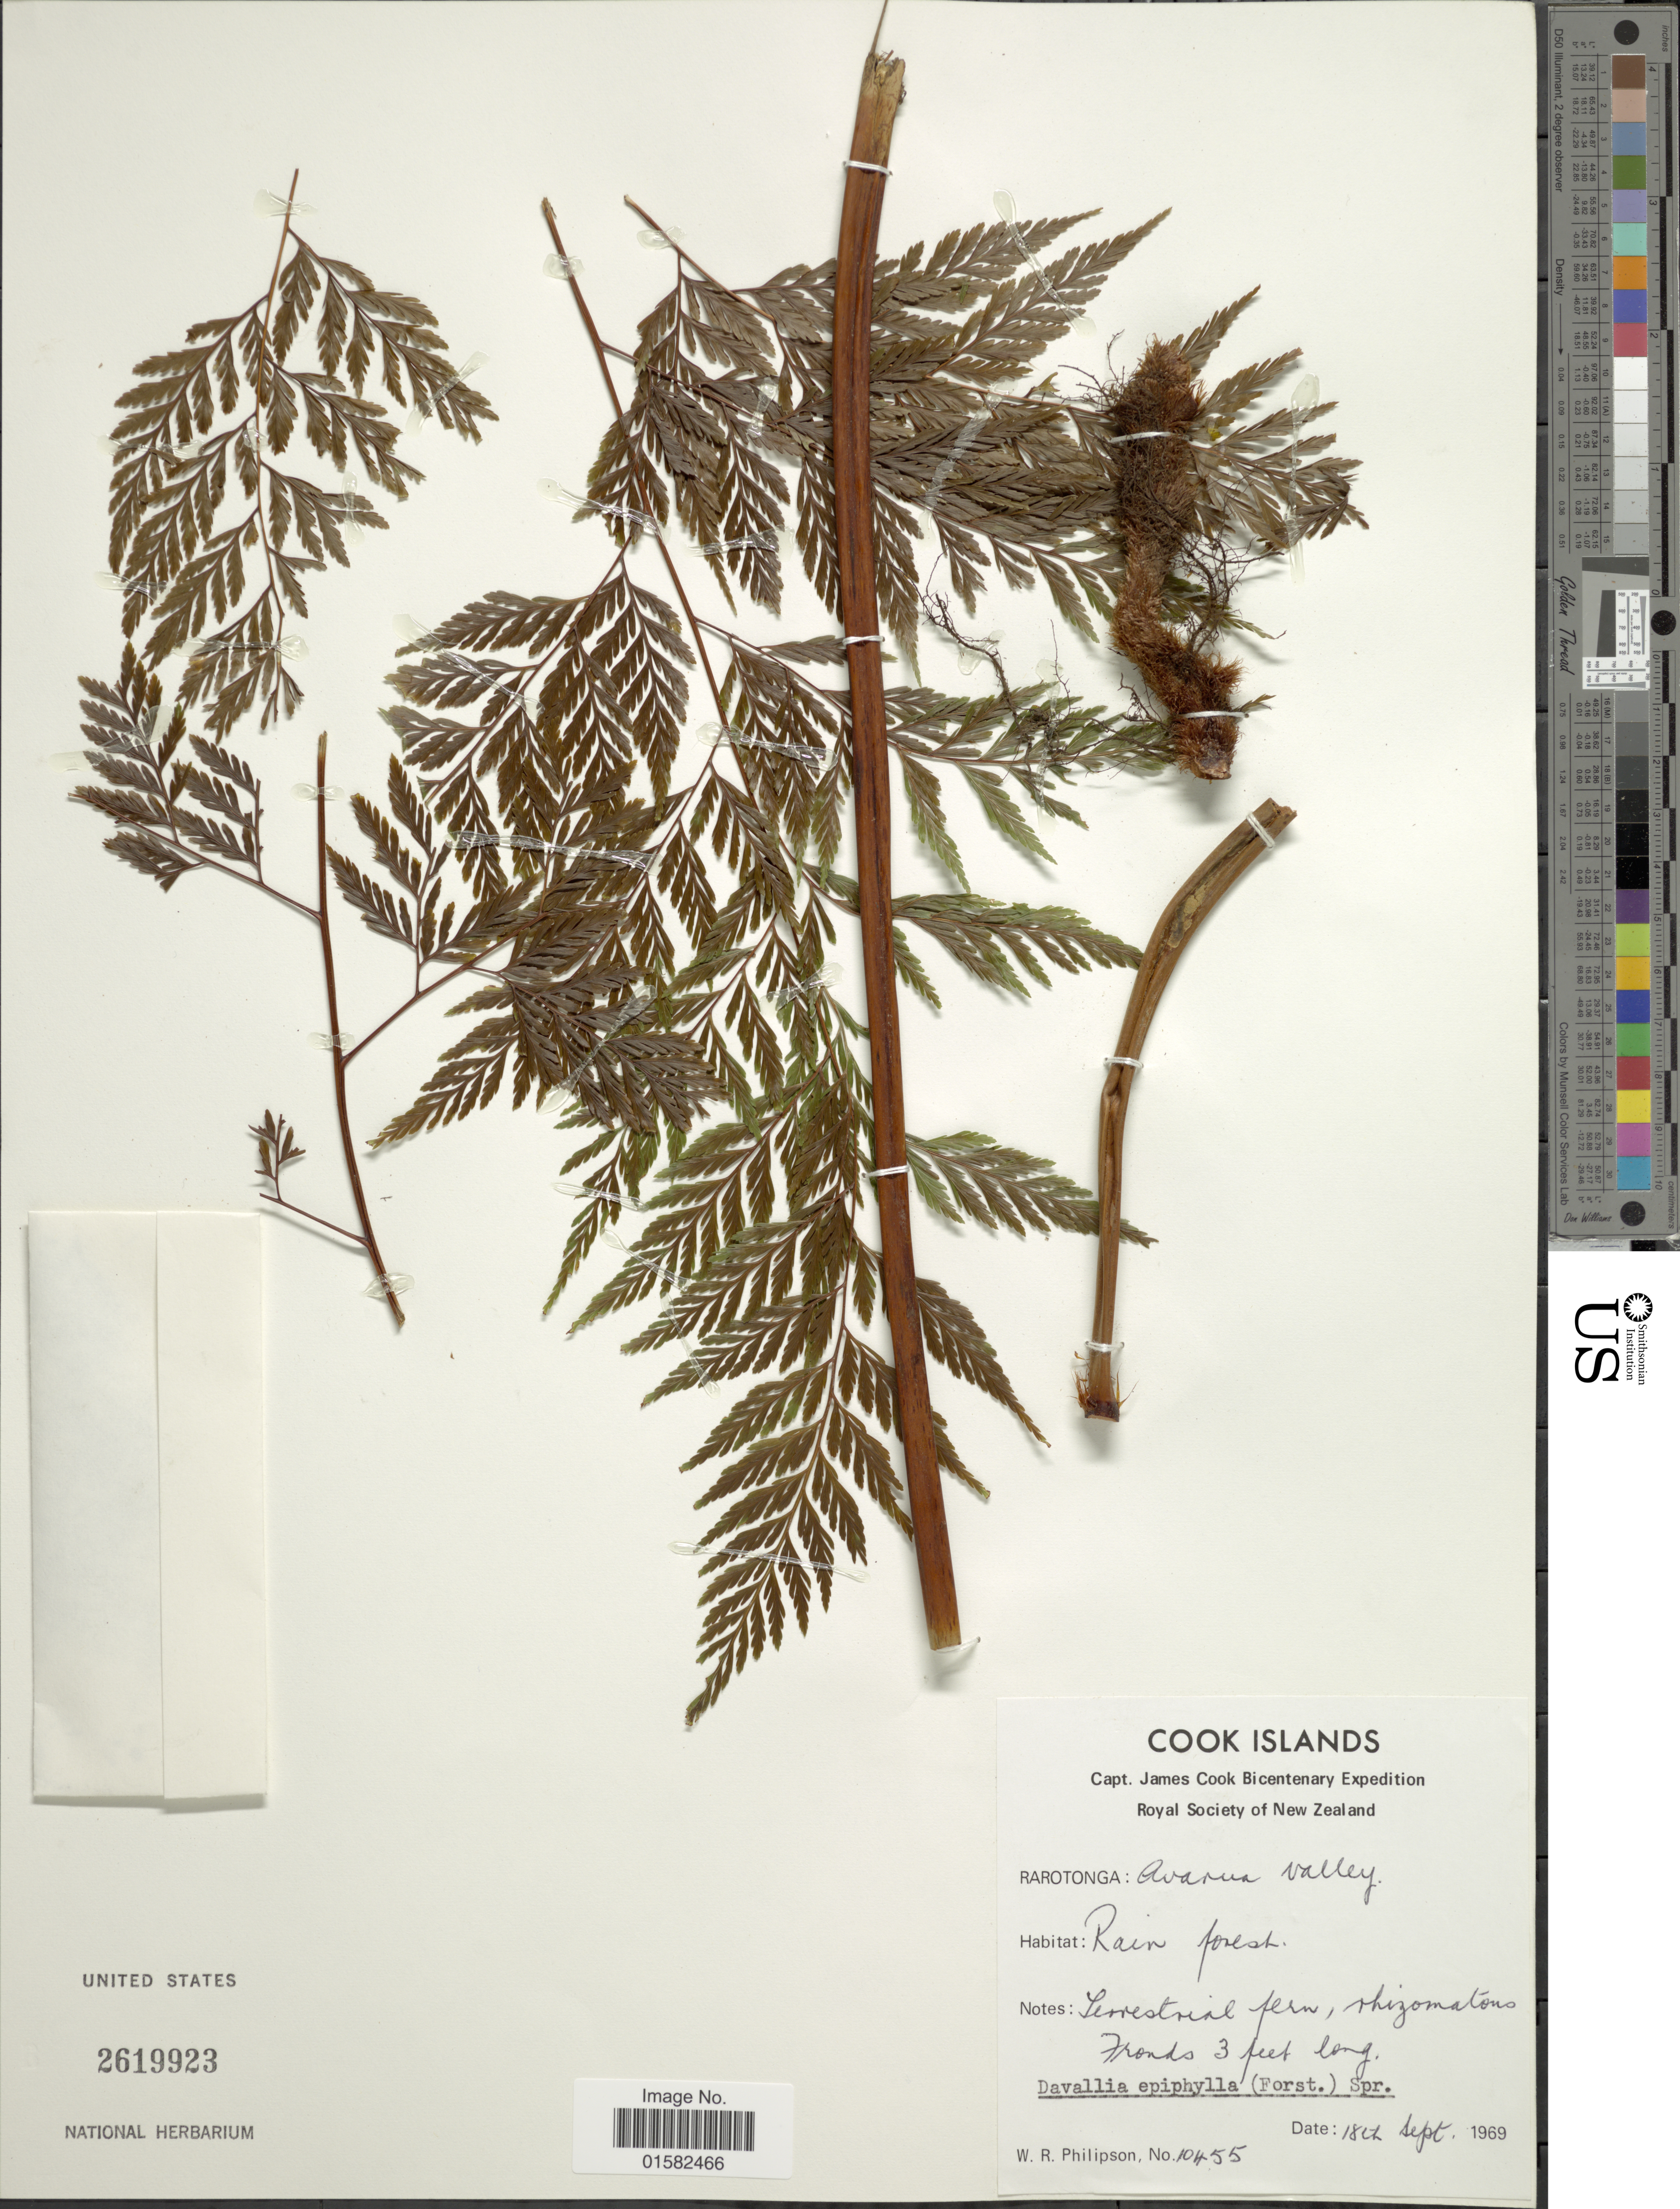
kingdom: Plantae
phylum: Tracheophyta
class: Polypodiopsida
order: Polypodiales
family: Davalliaceae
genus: Wibelia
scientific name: Wibelia denticulata var. elata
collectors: W. R. Philipson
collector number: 10455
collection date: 1969-09-18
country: Cook Islands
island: Rarotonga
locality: Rarotonga, Avanua Valley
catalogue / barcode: US 2619923